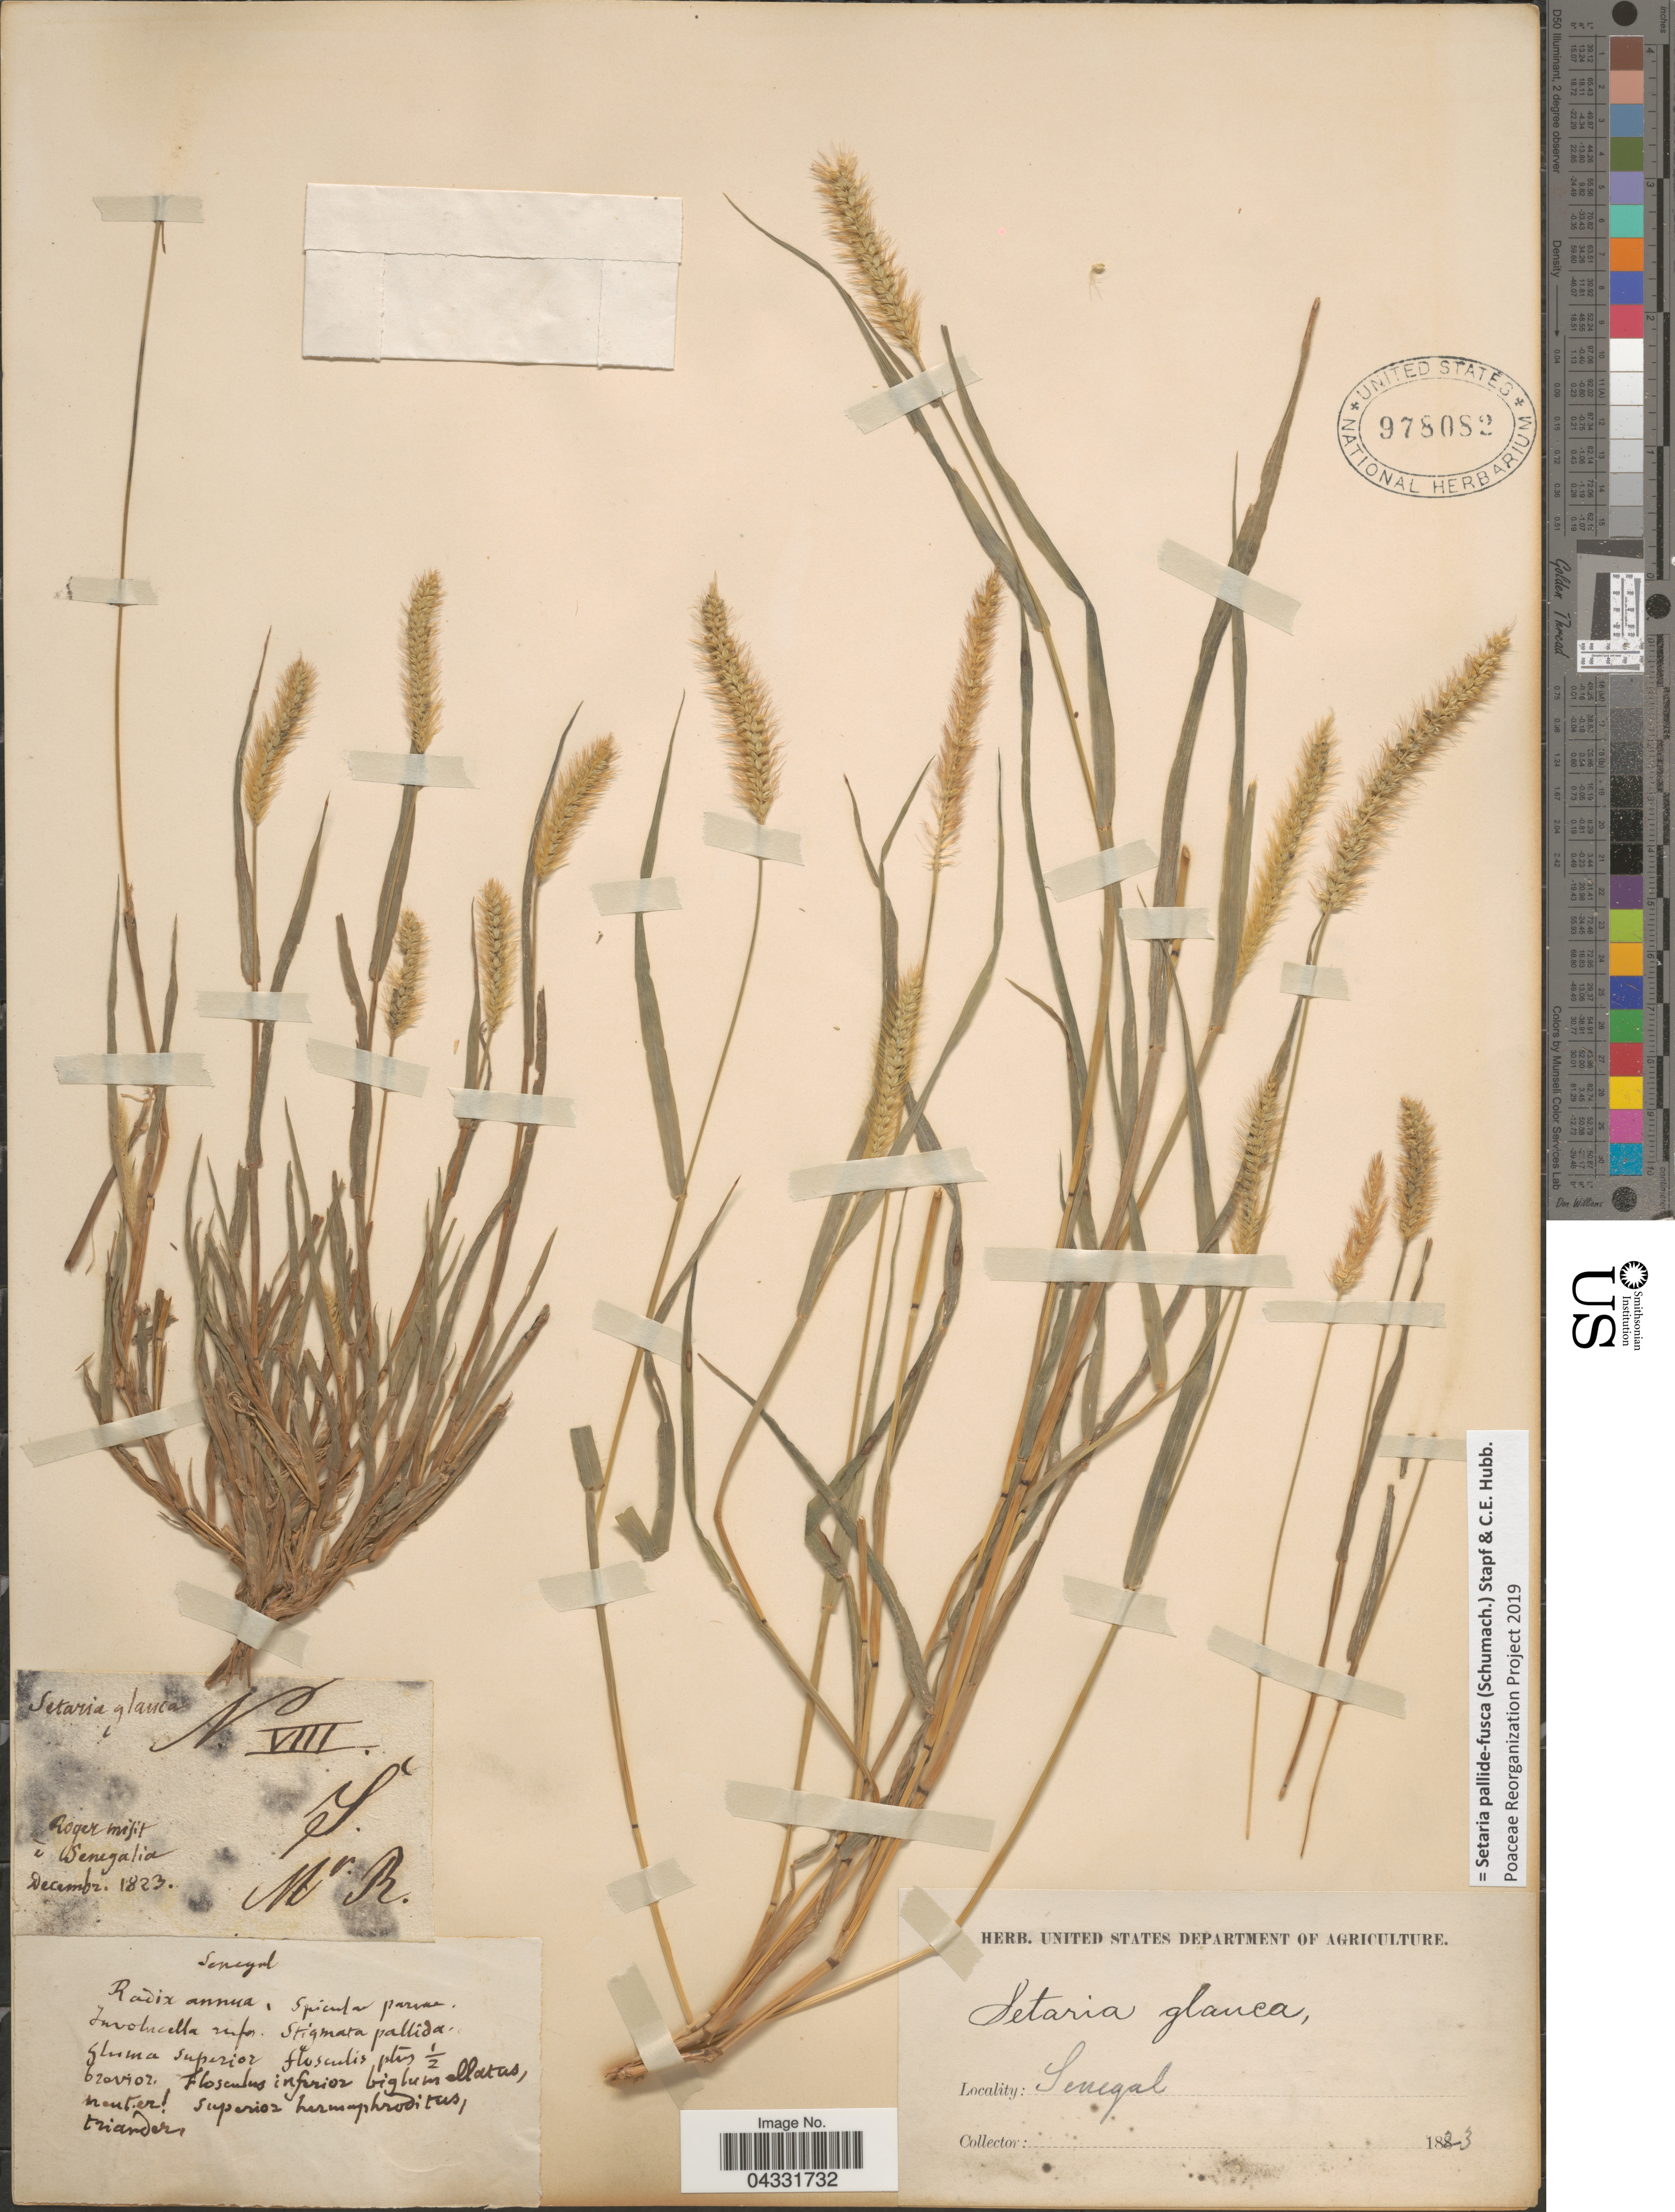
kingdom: Plantae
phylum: Tracheophyta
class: Liliopsida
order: Poales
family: Poaceae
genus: Setaria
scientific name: Setaria pallide-fusca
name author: (Schumach.) Stapf & C.E. Hubb.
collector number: VIII?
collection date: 1823-12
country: Senegal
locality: Senegalia.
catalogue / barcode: US 978082